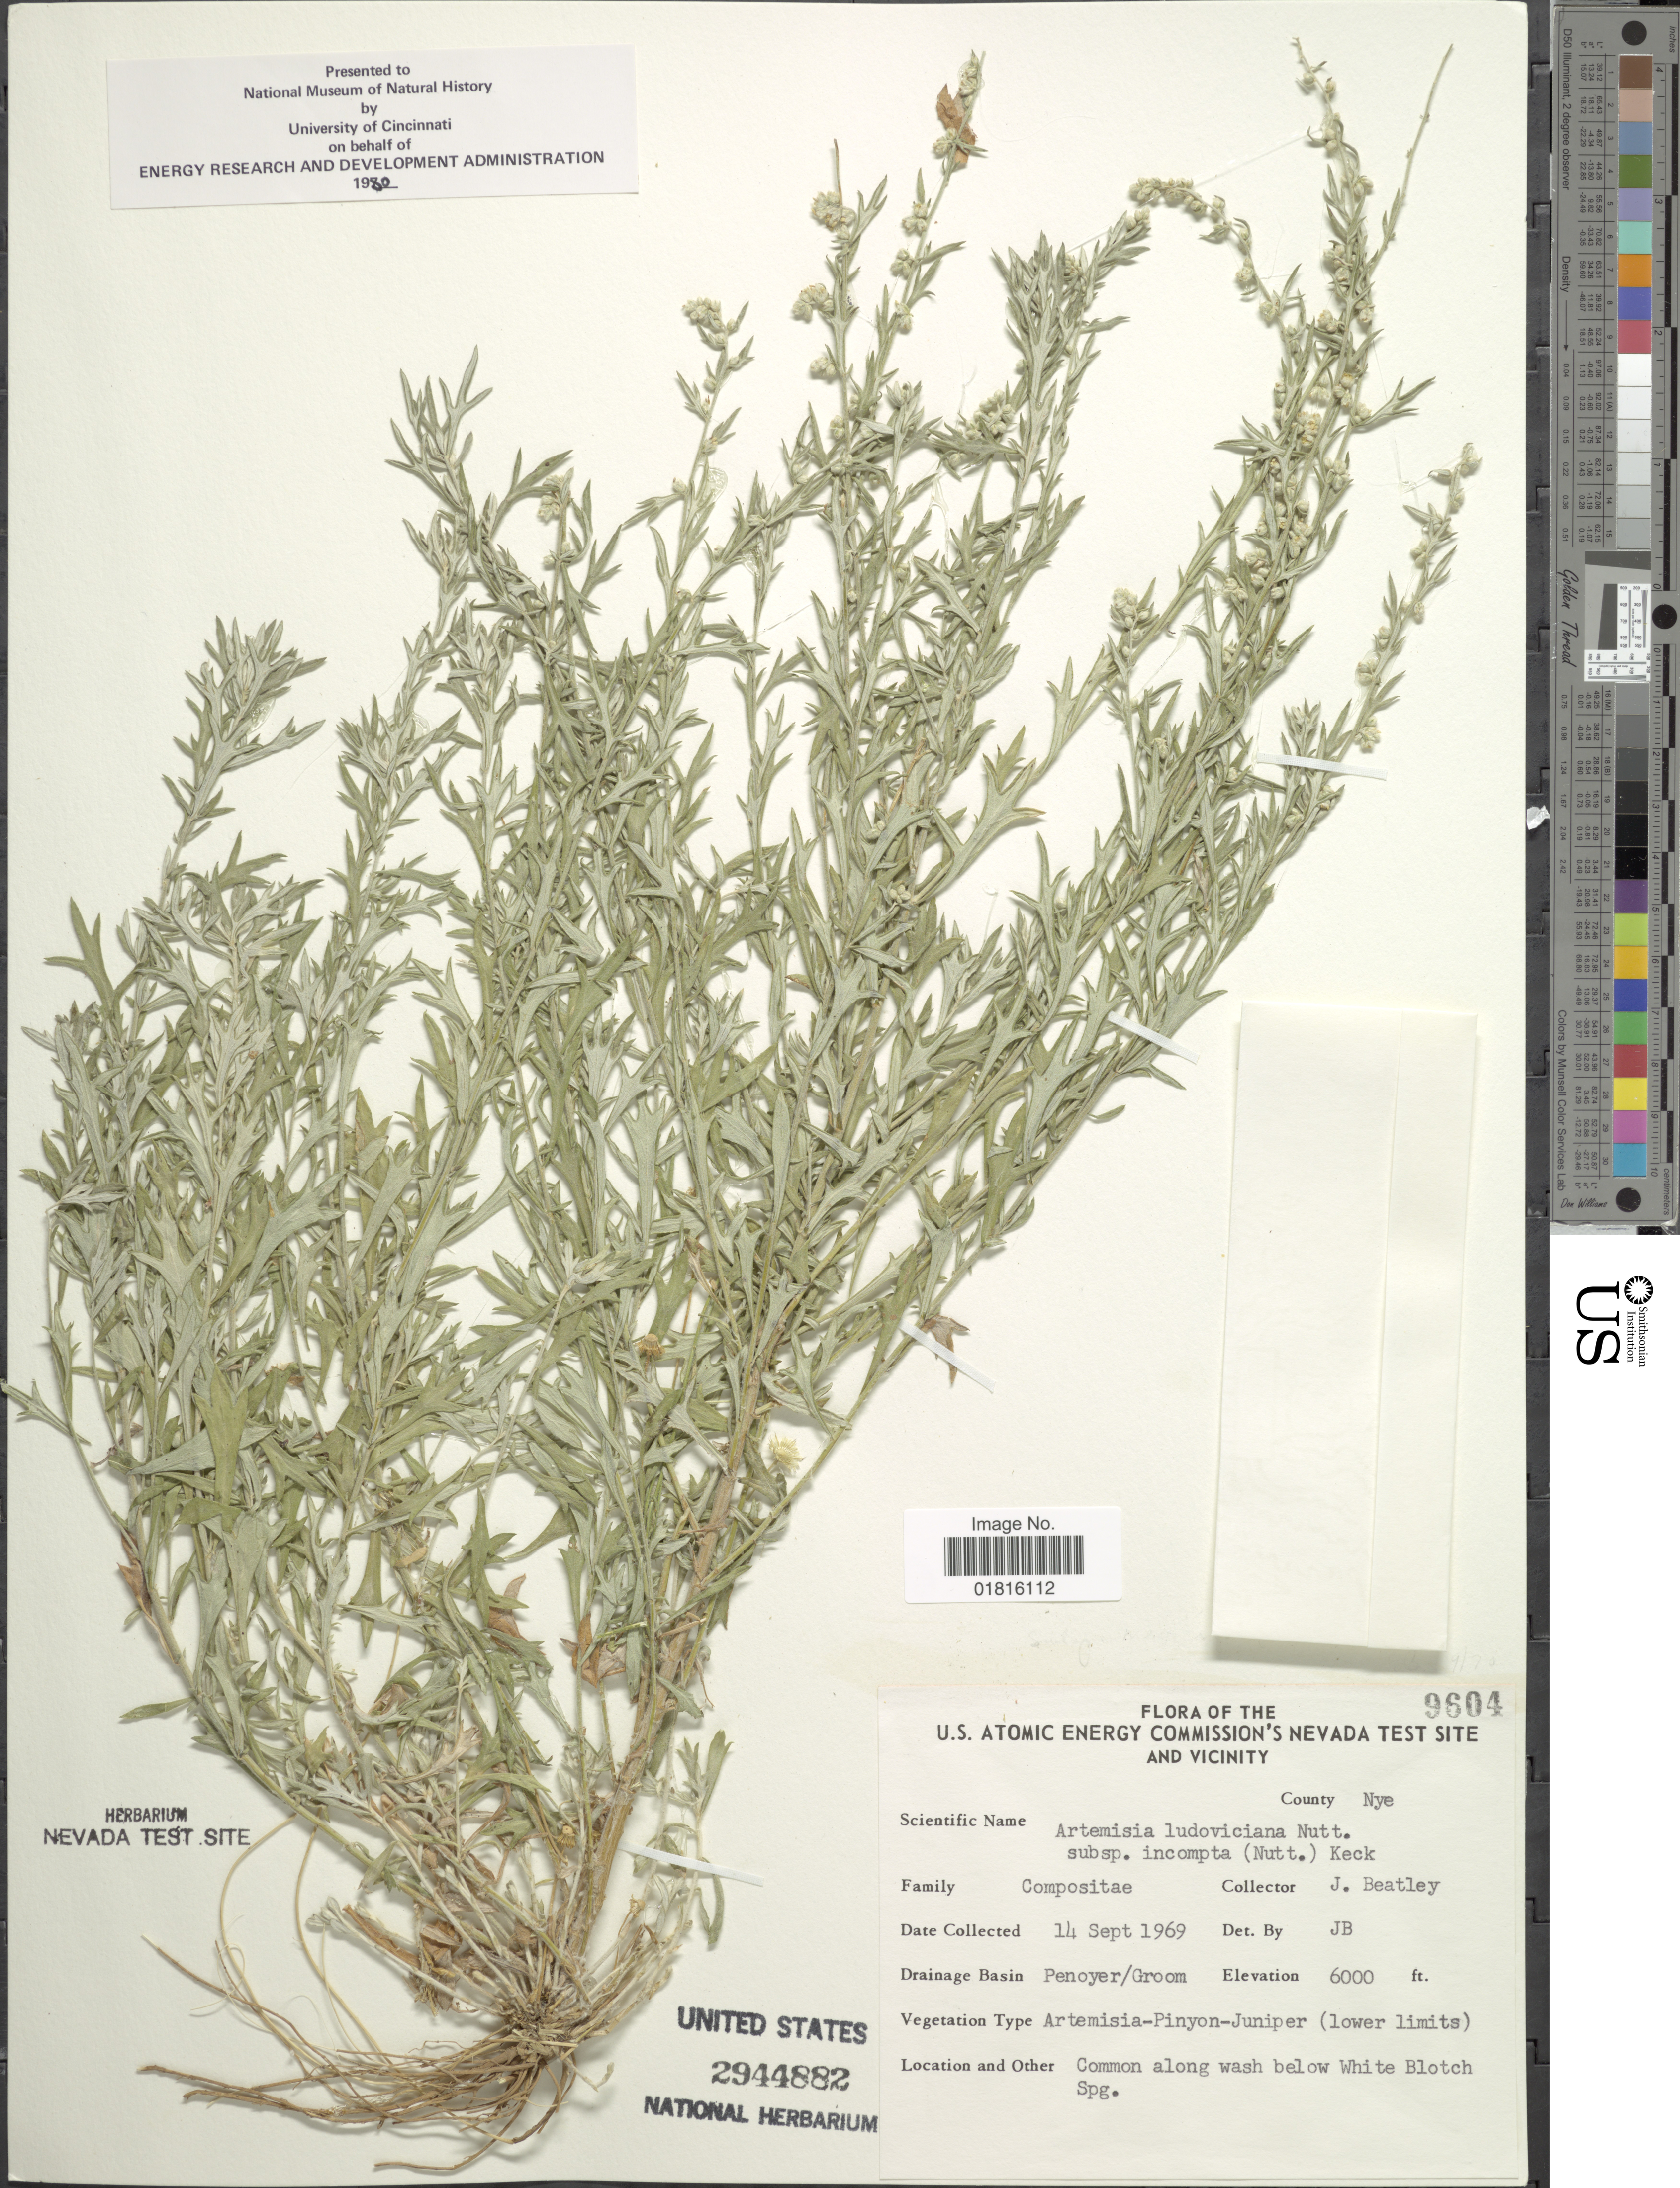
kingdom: Plantae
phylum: Tracheophyta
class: Magnoliopsida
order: Asterales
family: Asteraceae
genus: Artemisia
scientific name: Artemisia ludoviciana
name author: Nutt.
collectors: J. C. Beatley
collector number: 9604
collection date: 1969-09-14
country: United States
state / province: Nevada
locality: U.S. Atomic Energy Commission's Nevada Test Site and Vicinity, County Nye, Penoyer/ Groom, common along wash below White Blotch Spg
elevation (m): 1829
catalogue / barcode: US 2944882